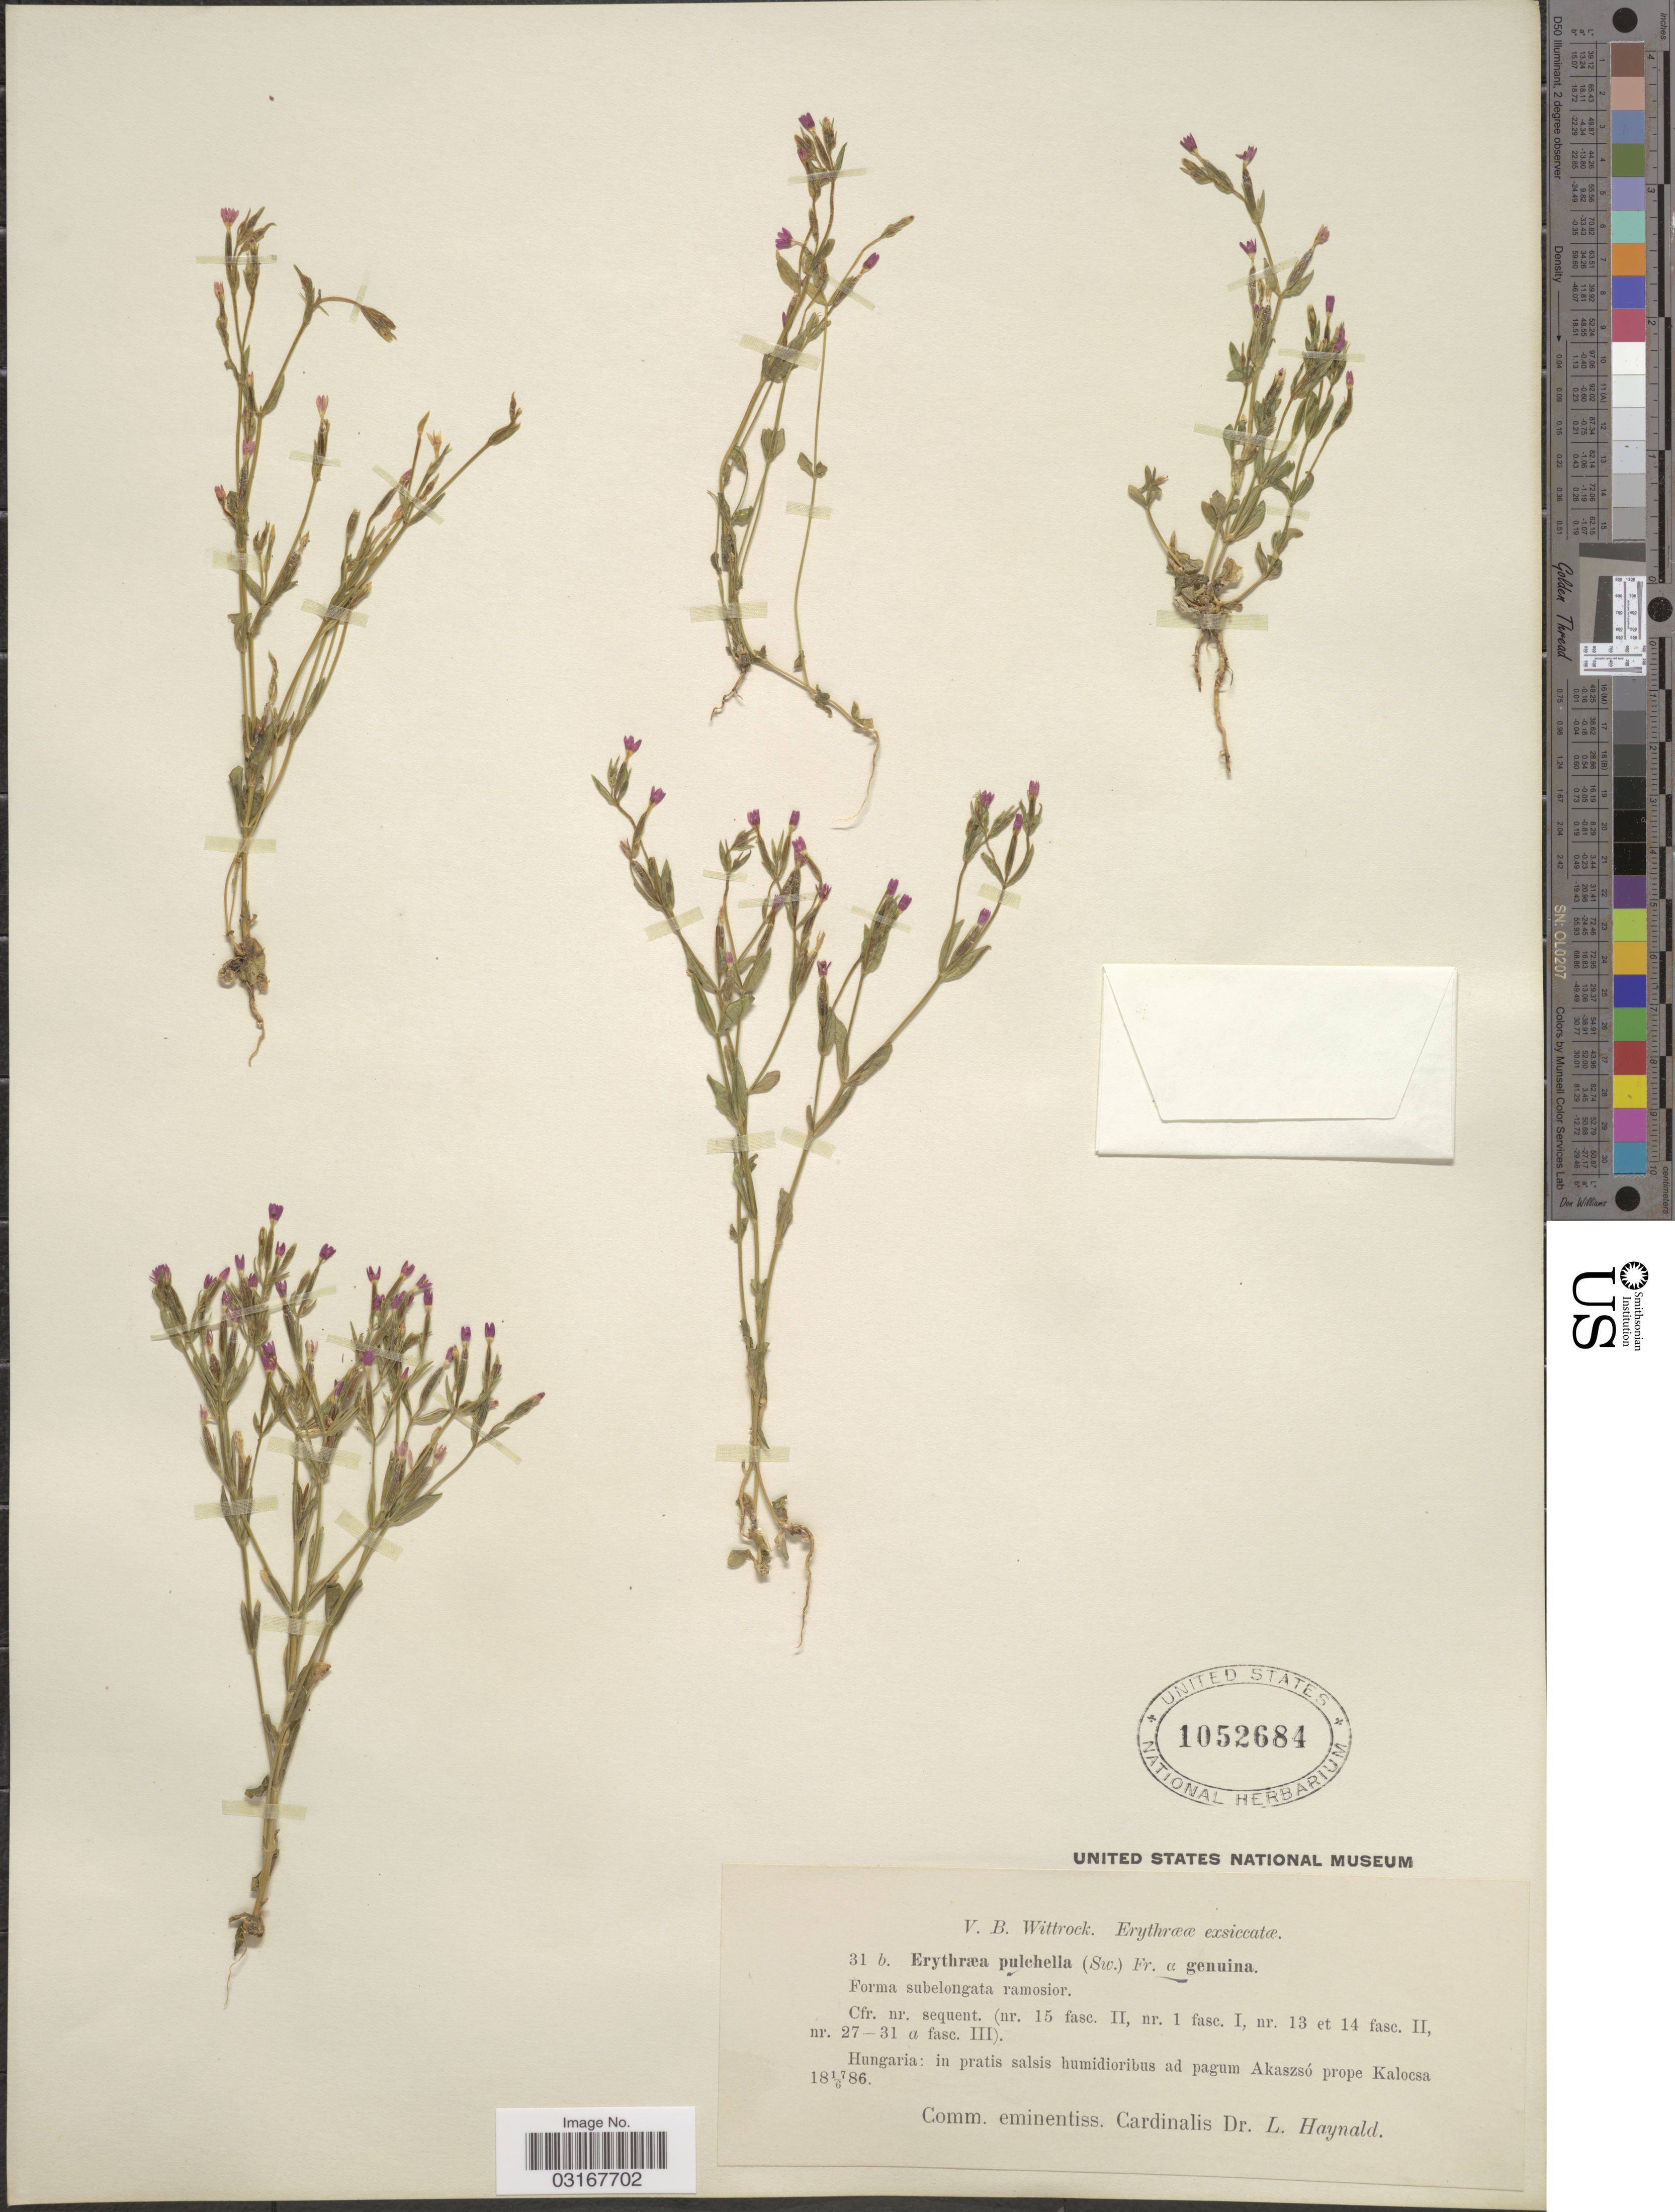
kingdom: Plantae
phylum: Tracheophyta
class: Magnoliopsida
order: Gentianales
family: Gentianaceae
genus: Centaurium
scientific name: Centaurium pulchellum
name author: (Sw.) Druce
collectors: V. Wittrock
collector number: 31b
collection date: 1886-06-17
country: Hungary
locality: Hungaria: in pratis salsis humidioribus ad pagum Akaszsó prope Kalocsa.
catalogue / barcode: US 1052684